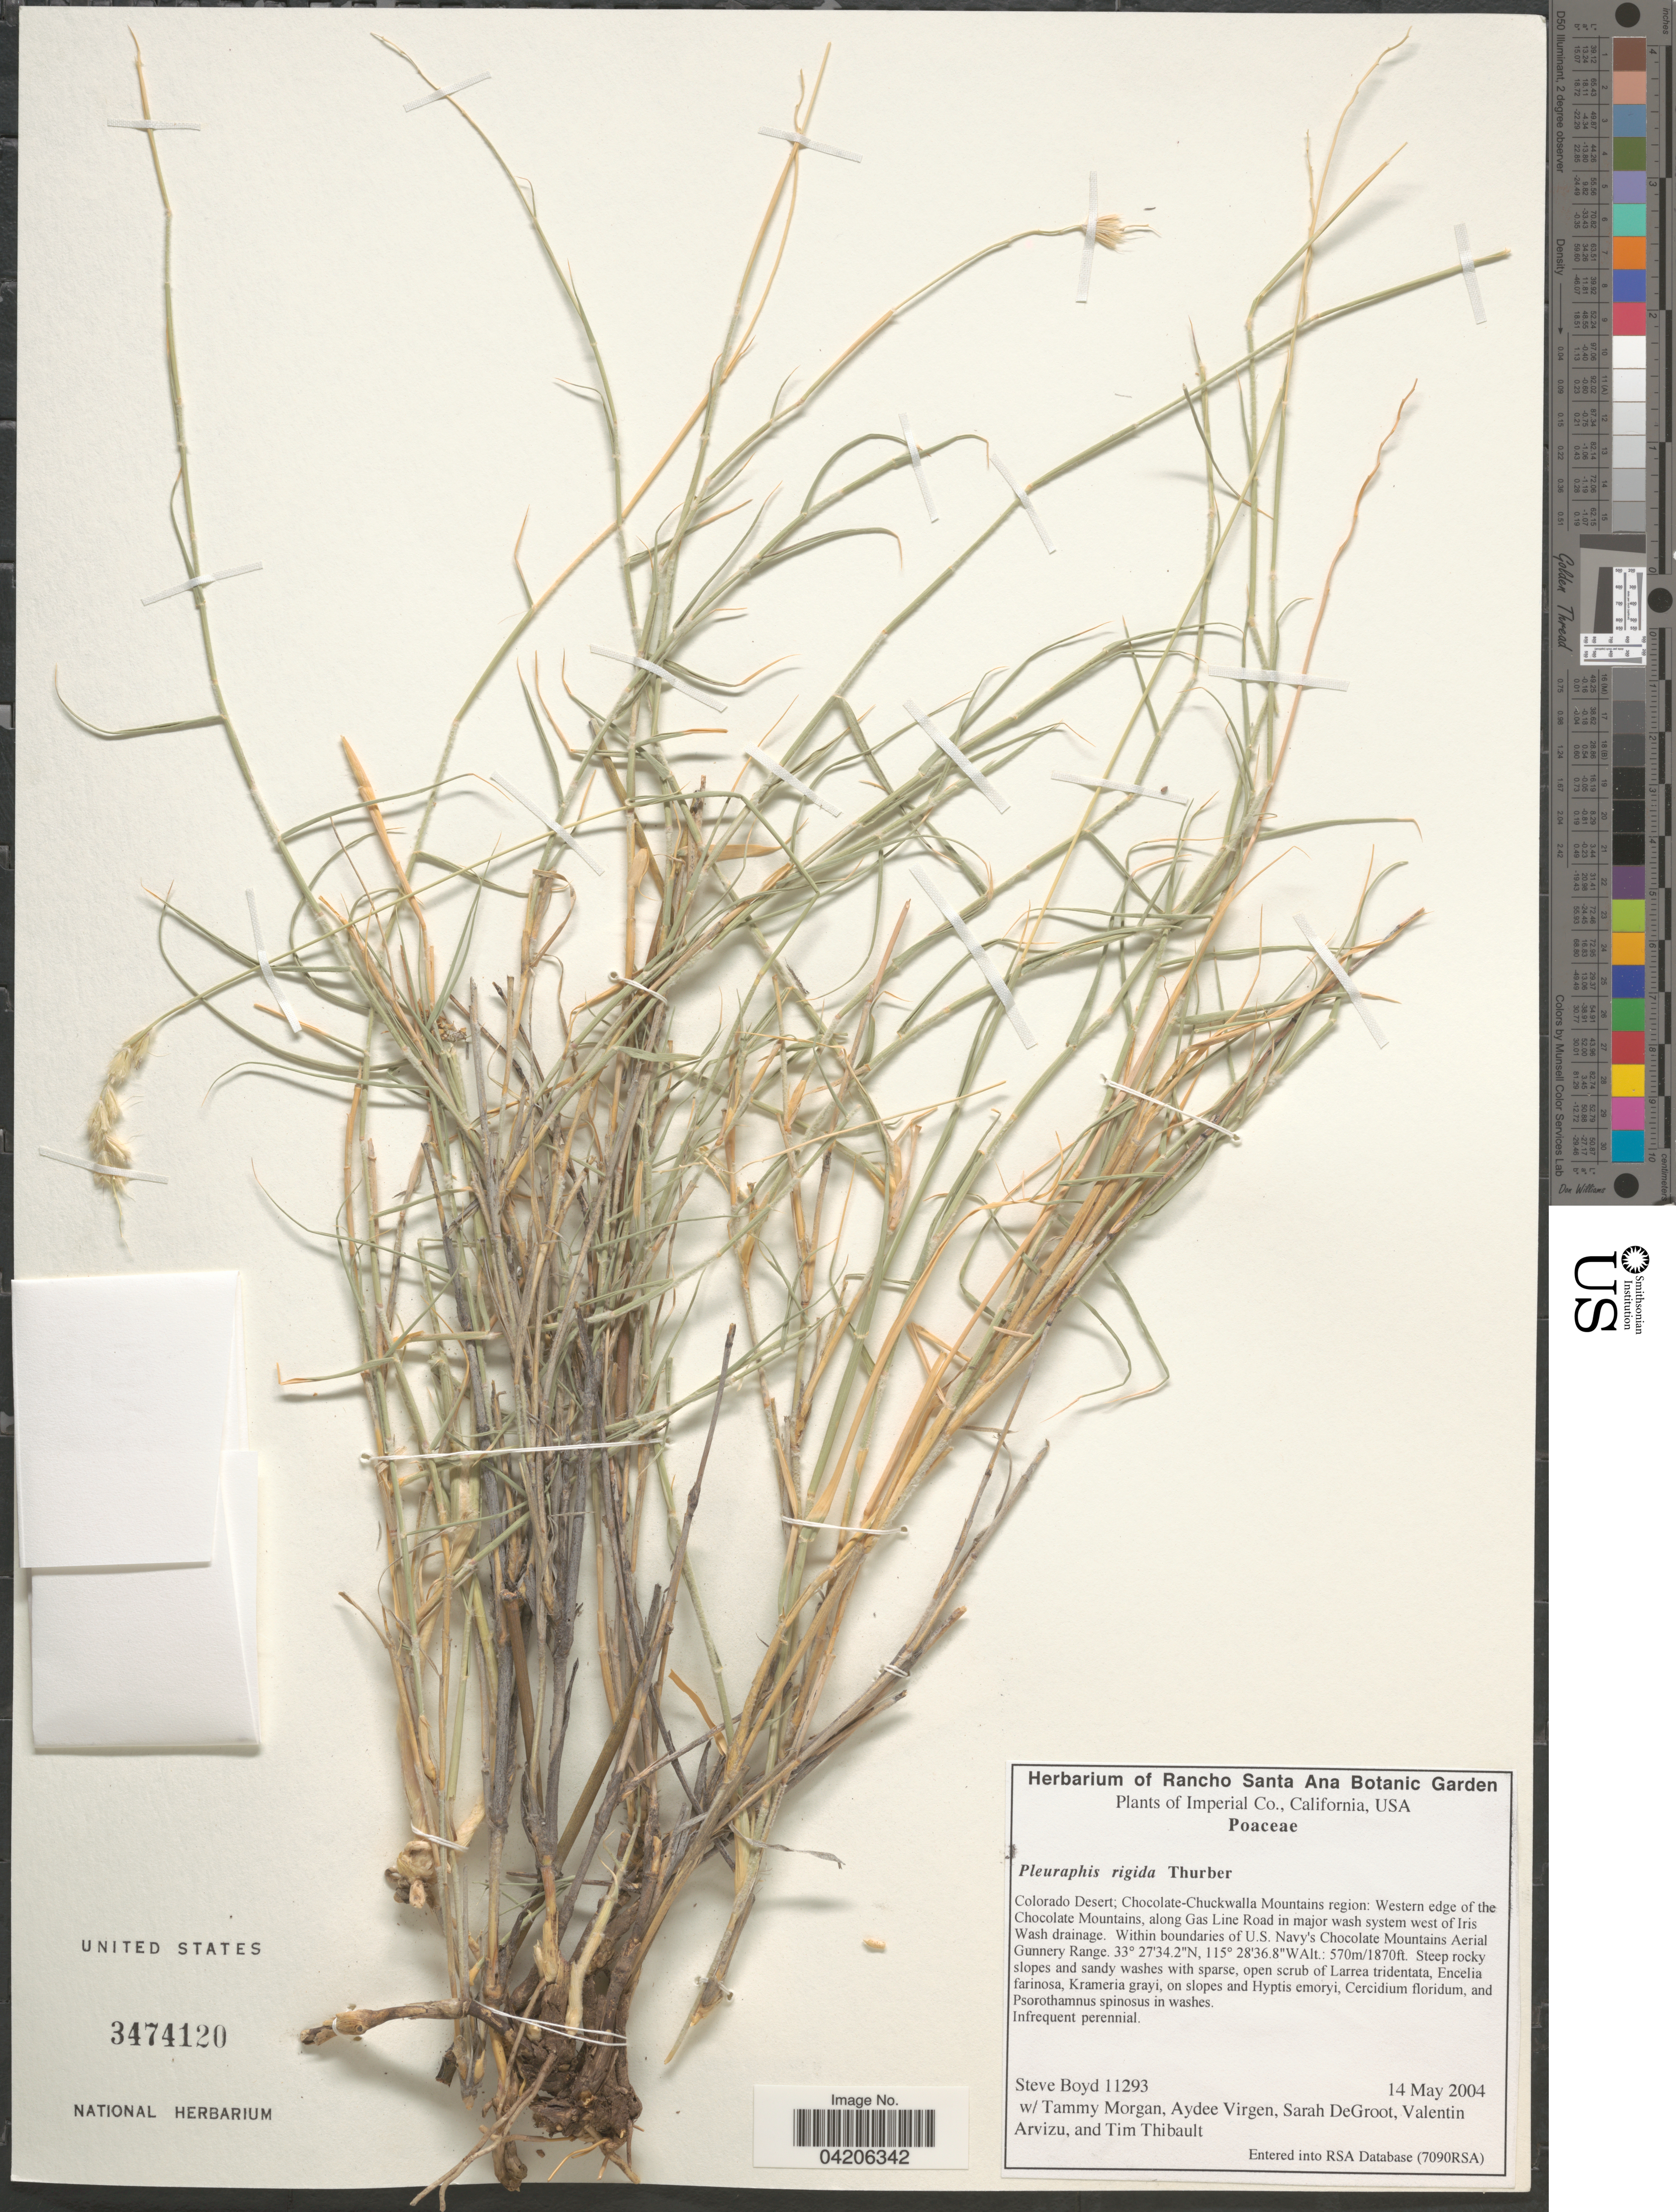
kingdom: Plantae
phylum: Tracheophyta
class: Liliopsida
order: Poales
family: Poaceae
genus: Hilaria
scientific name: Hilaria rigida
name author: (Thurb.) Benth. ex Scribn.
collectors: S. Boyd, T. Morgan, A. Virgen, S. De Groot & et al.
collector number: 11293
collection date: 2004-05-14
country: United States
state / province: California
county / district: Imperial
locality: Imperial Co. Colorado Desert; Chocolate-Chuckwalla Mountains region: Western edge of the Chocolate Mountains, along Gas Line Road in major wash system west of Iris Wash drainage. Within boundaries of U.S. Navy's Chocolate mountains Aerial Gunnery Range.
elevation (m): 570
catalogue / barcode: US 3474120